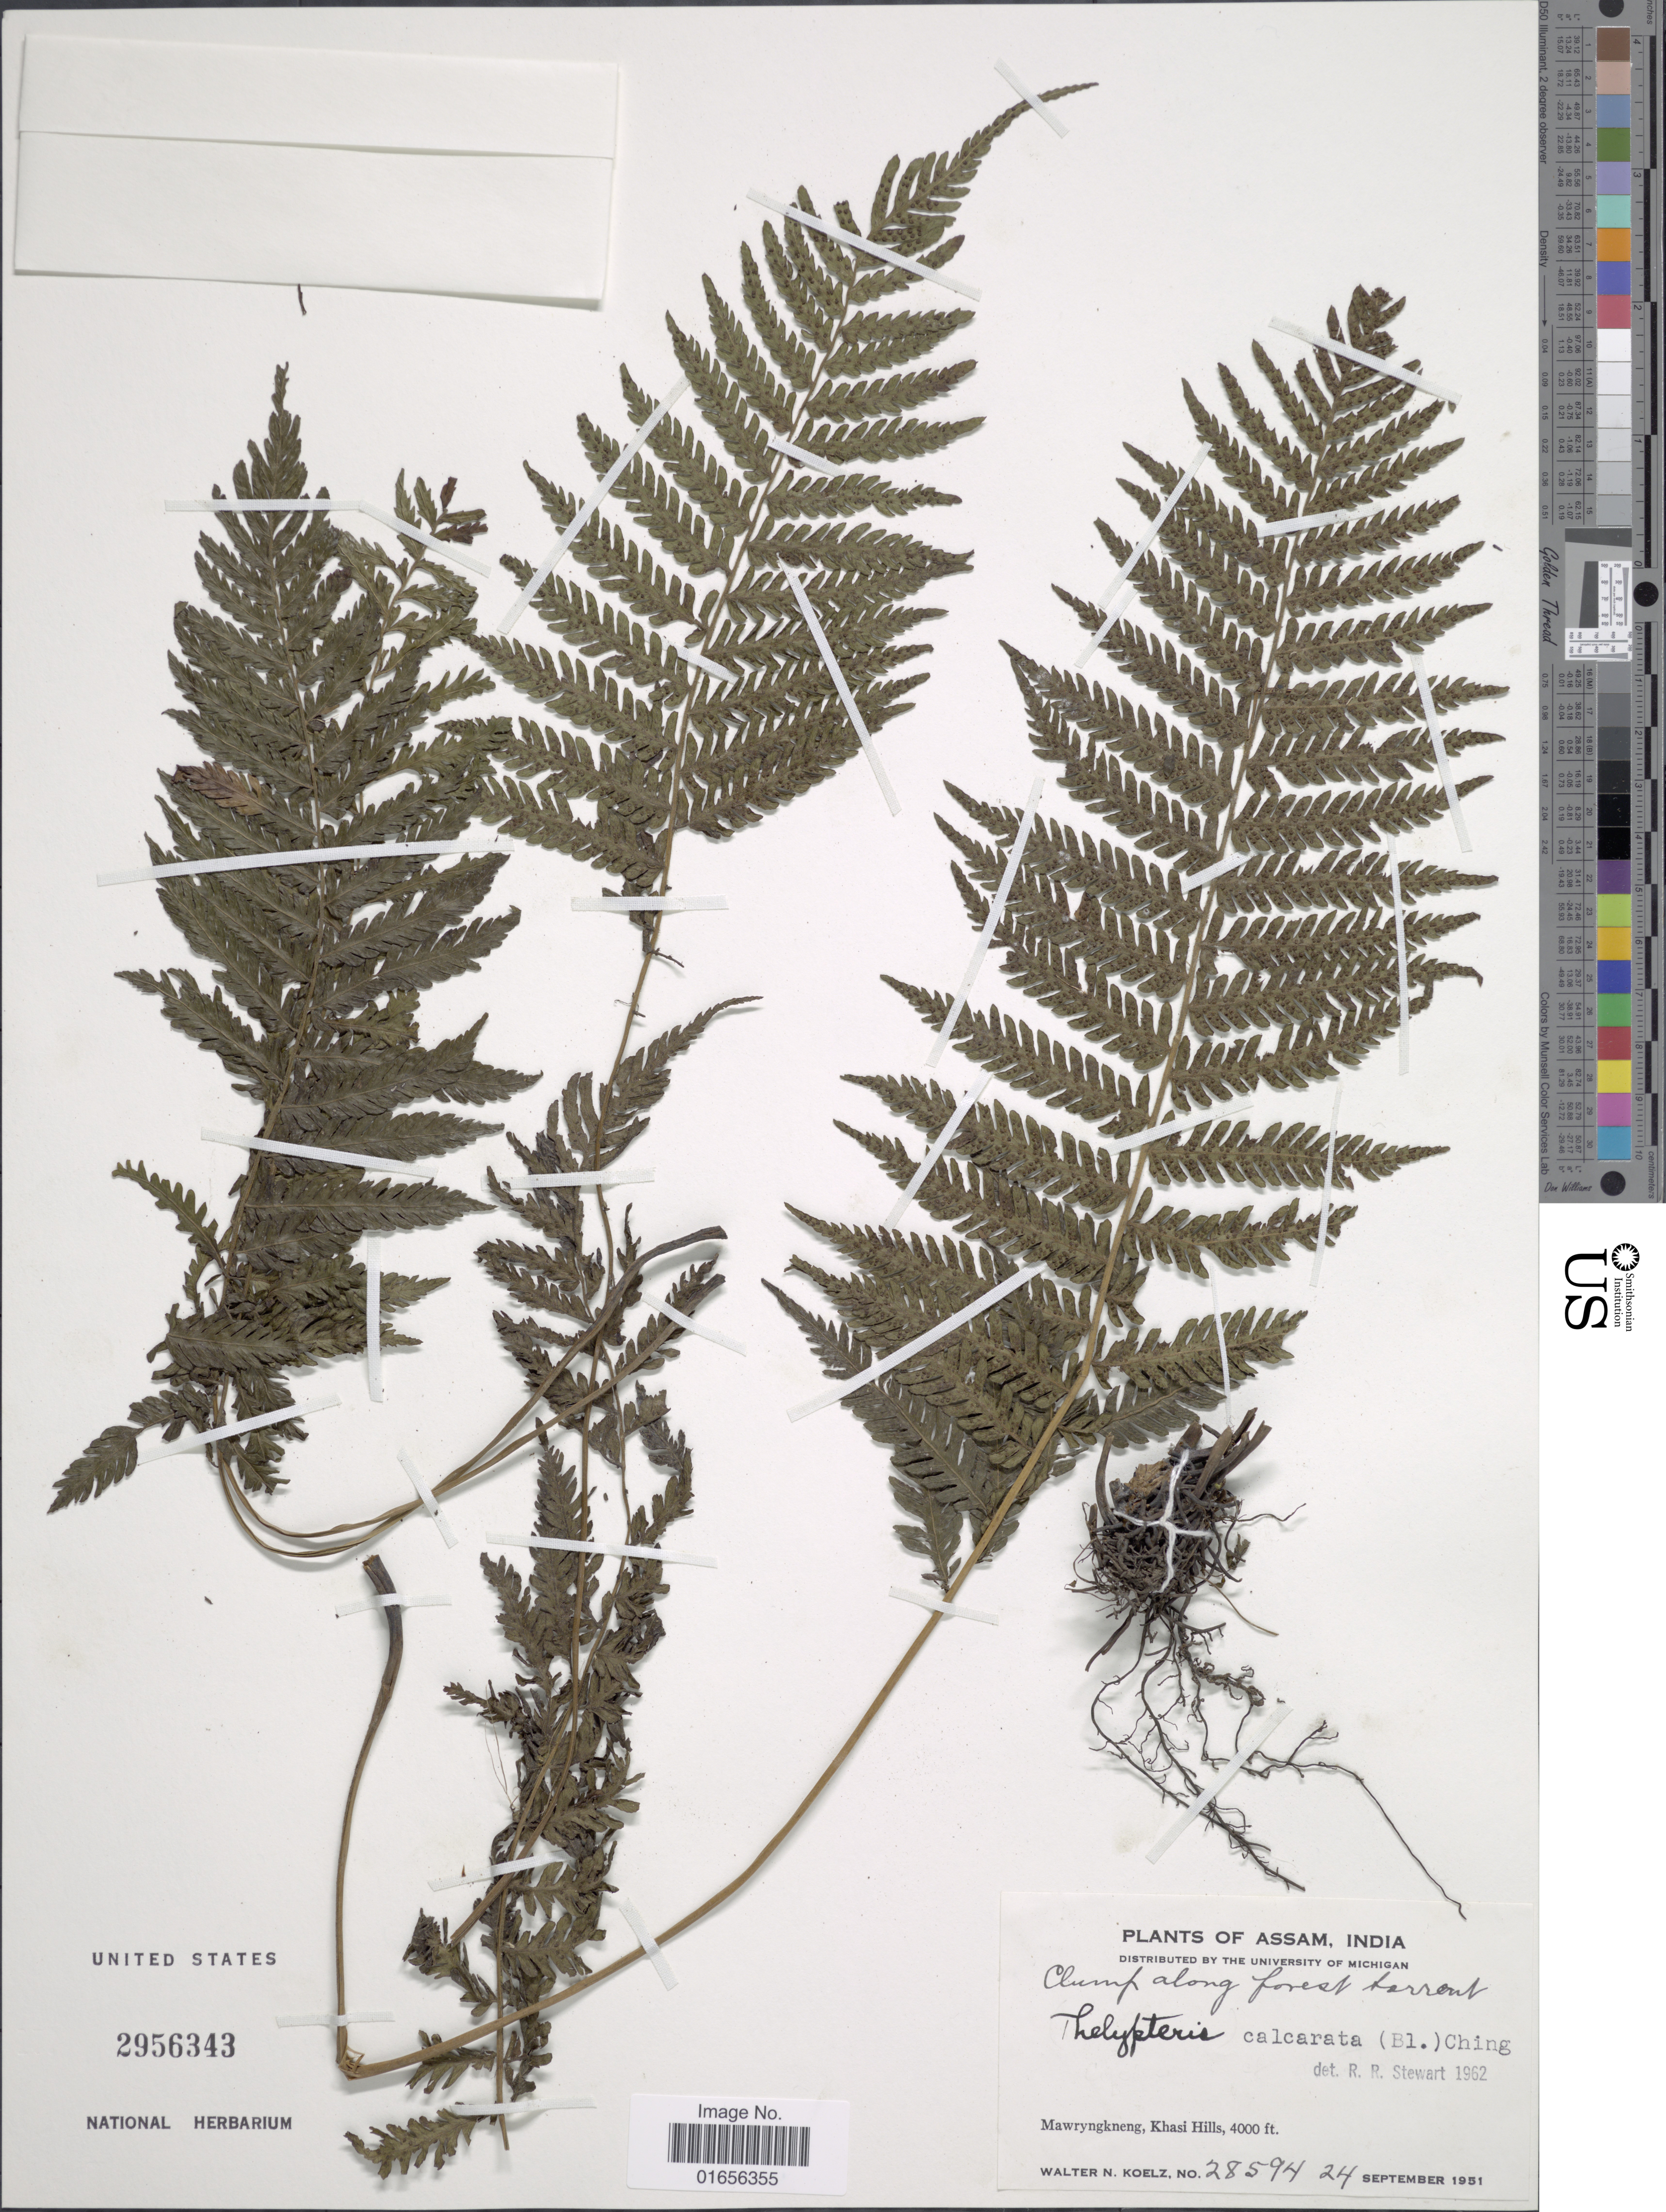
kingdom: Plantae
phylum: Tracheophyta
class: Polypodiopsida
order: Polypodiales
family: Thelypteridaceae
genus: Trigonospora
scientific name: Trigonospora calcarata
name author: (Blume) Holttum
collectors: W. N. Koelz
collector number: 28594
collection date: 1951-09-24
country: India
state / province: Meghalaya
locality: Assam, India, Mawryngkneng, Khasi Hills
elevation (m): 1219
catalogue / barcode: US 2956343